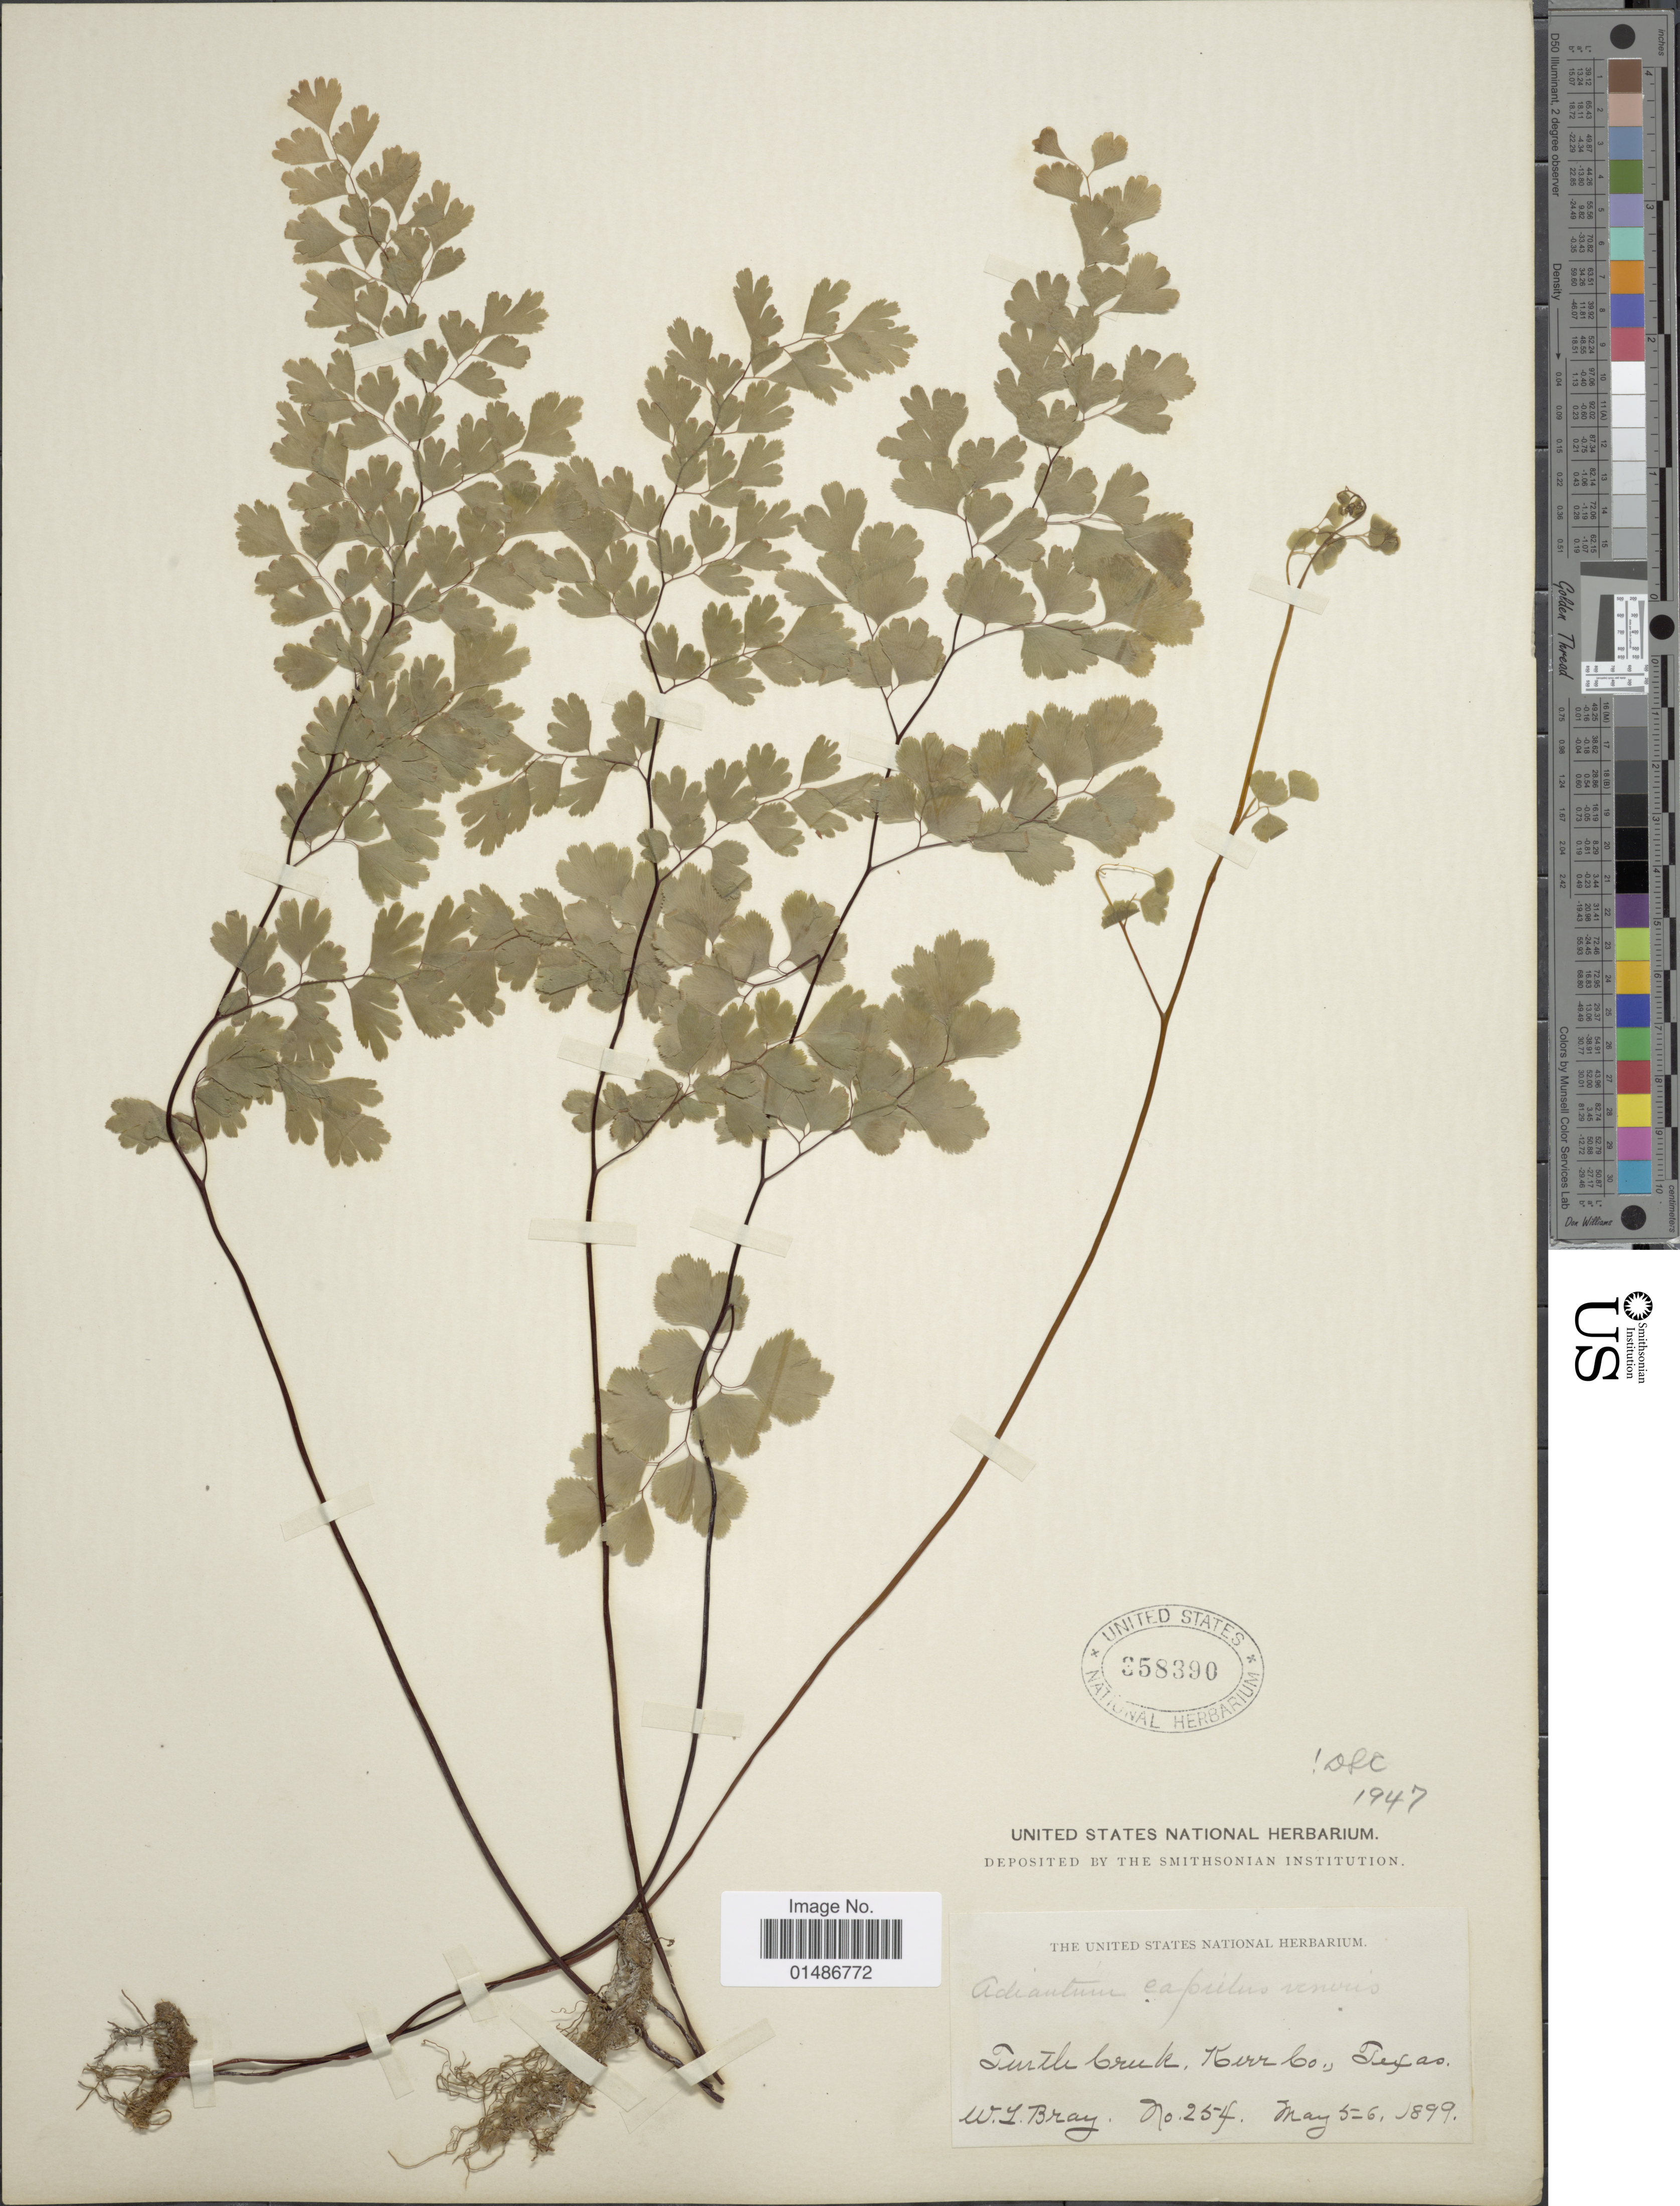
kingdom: Plantae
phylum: Tracheophyta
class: Polypodiopsida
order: Polypodiales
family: Pteridaceae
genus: Adiantum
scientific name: Adiantum capillus-veneris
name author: L.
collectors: W. L. Bray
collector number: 254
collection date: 1899-05-05/1899-05-06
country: United States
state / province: Texas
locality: Turtle Creek, Kerr Co.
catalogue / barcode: US 358390